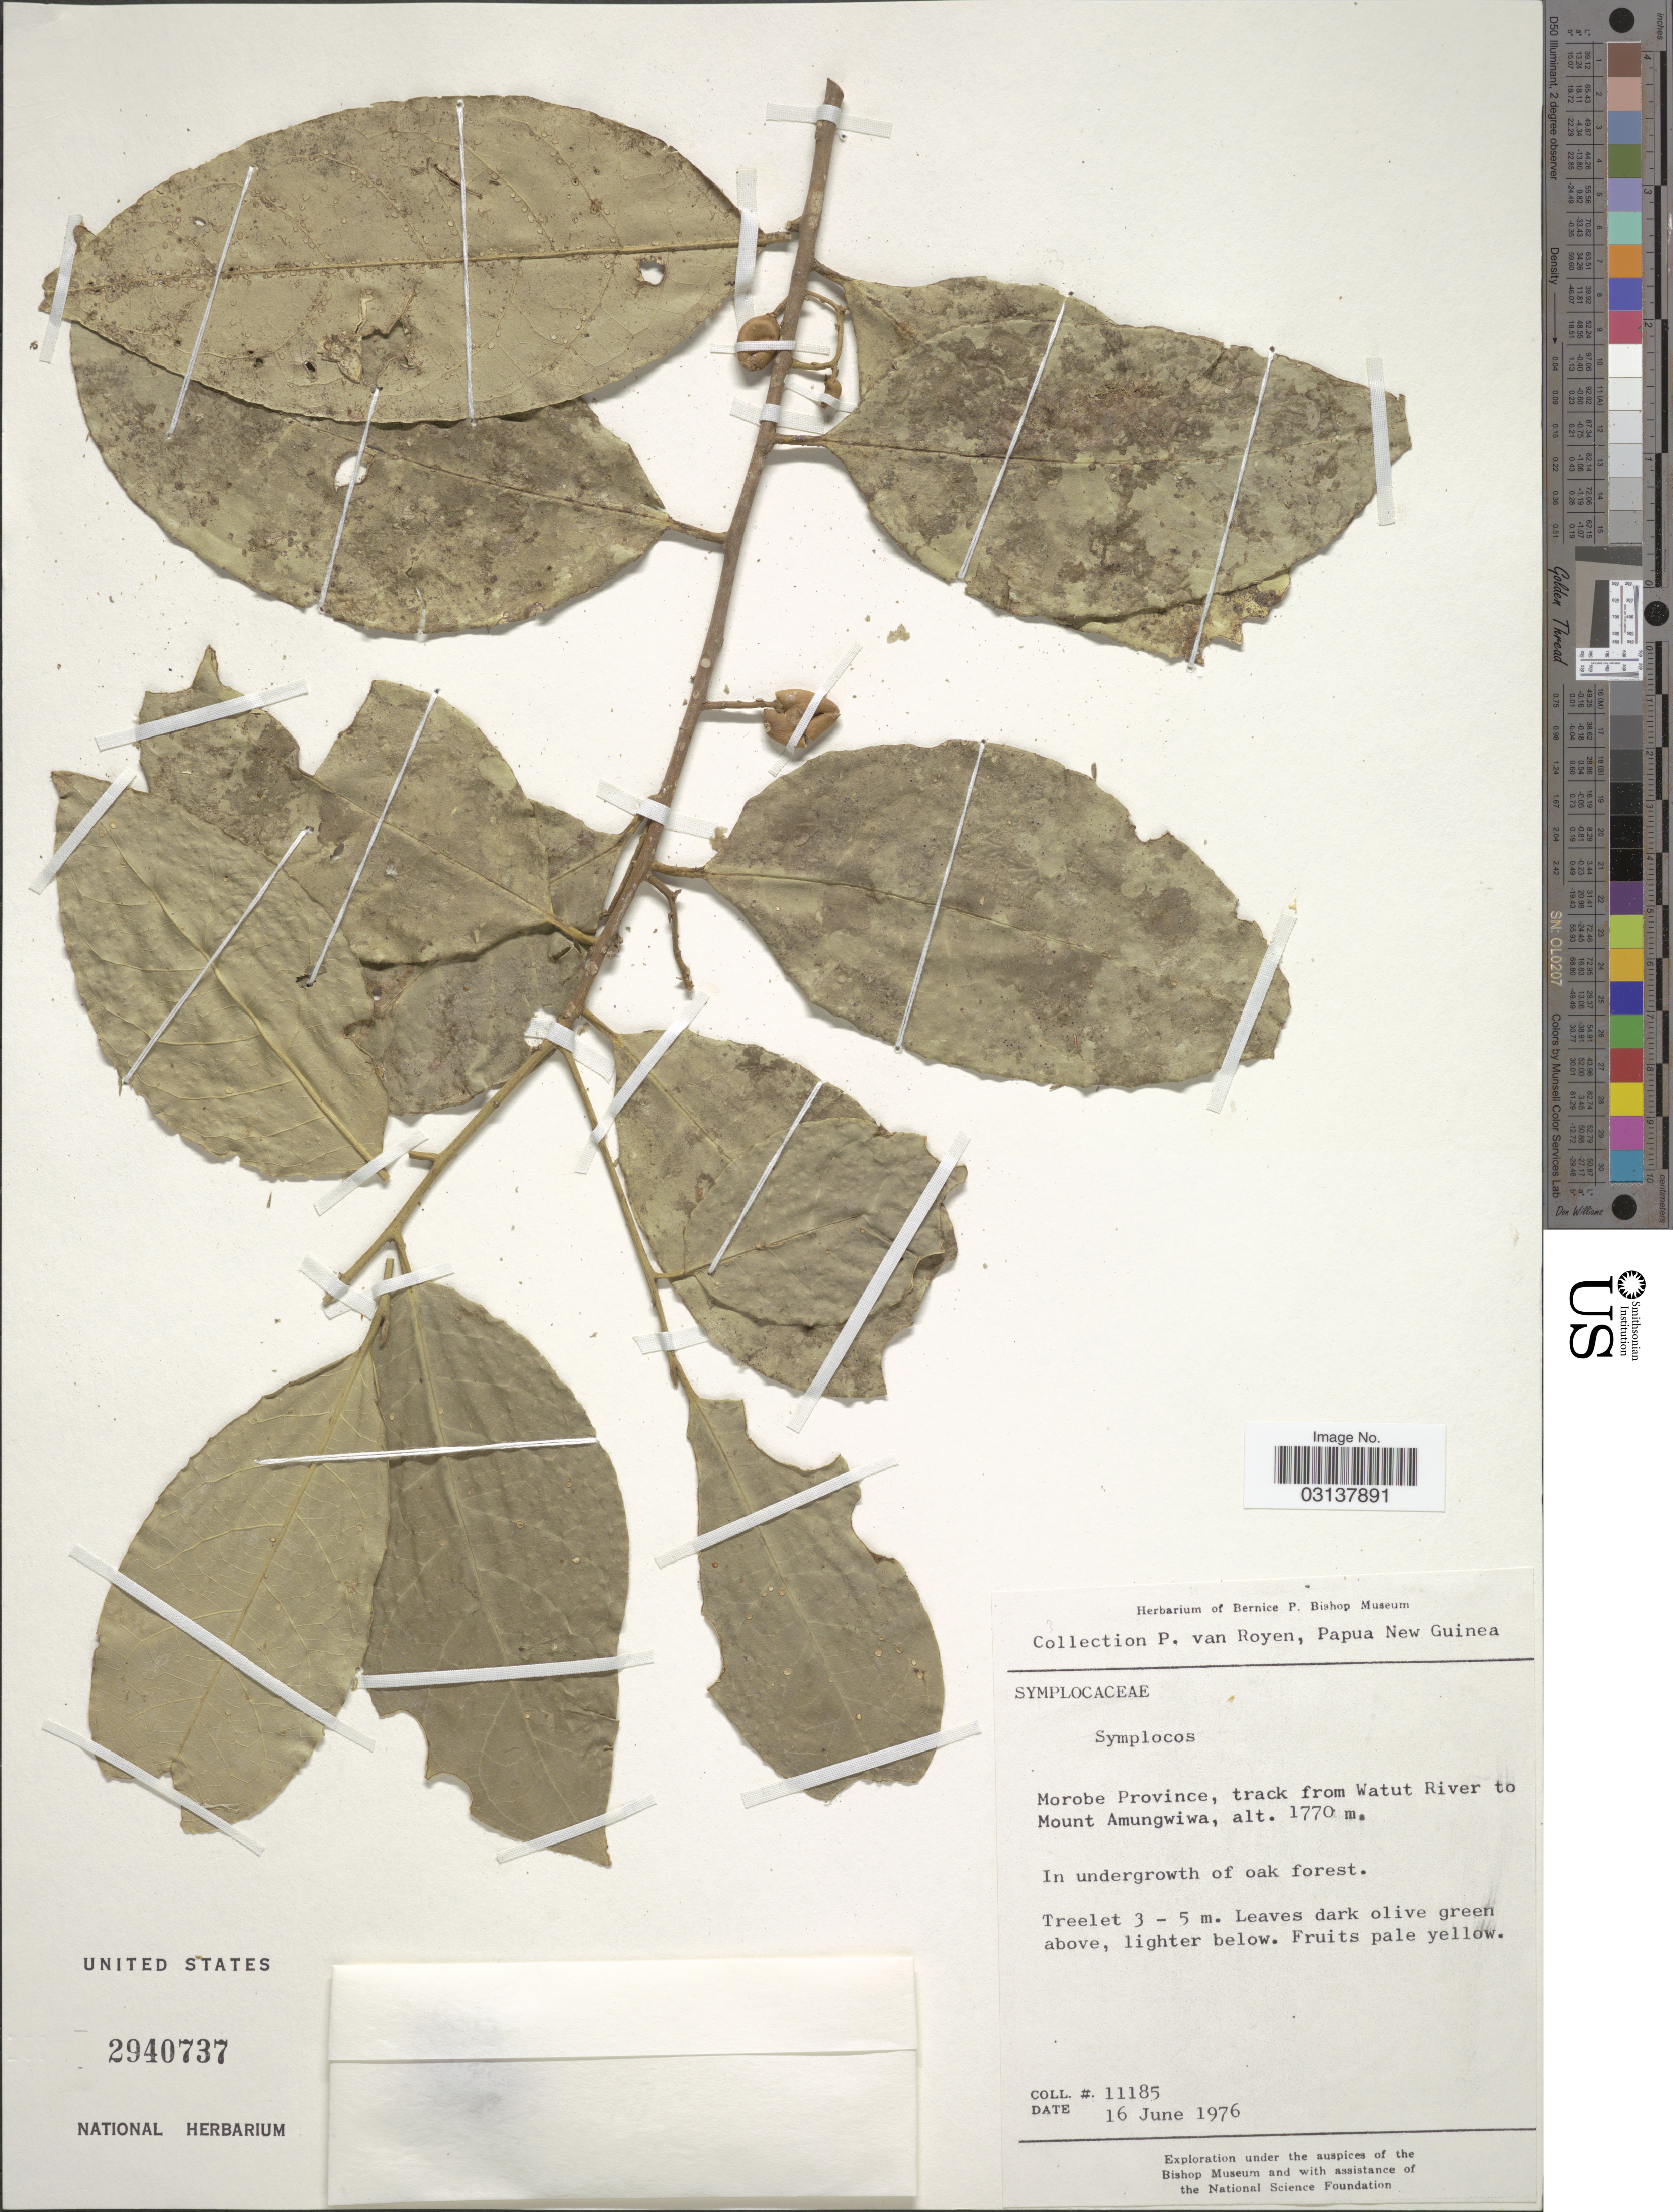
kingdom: Plantae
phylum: Tracheophyta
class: Magnoliopsida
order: Ericales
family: Symplocaceae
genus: Symplocos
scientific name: Symplocos sp.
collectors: P. van Royen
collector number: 11185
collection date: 1976-06-16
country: Papua New Guinea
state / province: Morobe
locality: Morobe Province, track from Watut River to Mount Amungwiwa.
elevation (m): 1770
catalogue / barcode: US 2940737